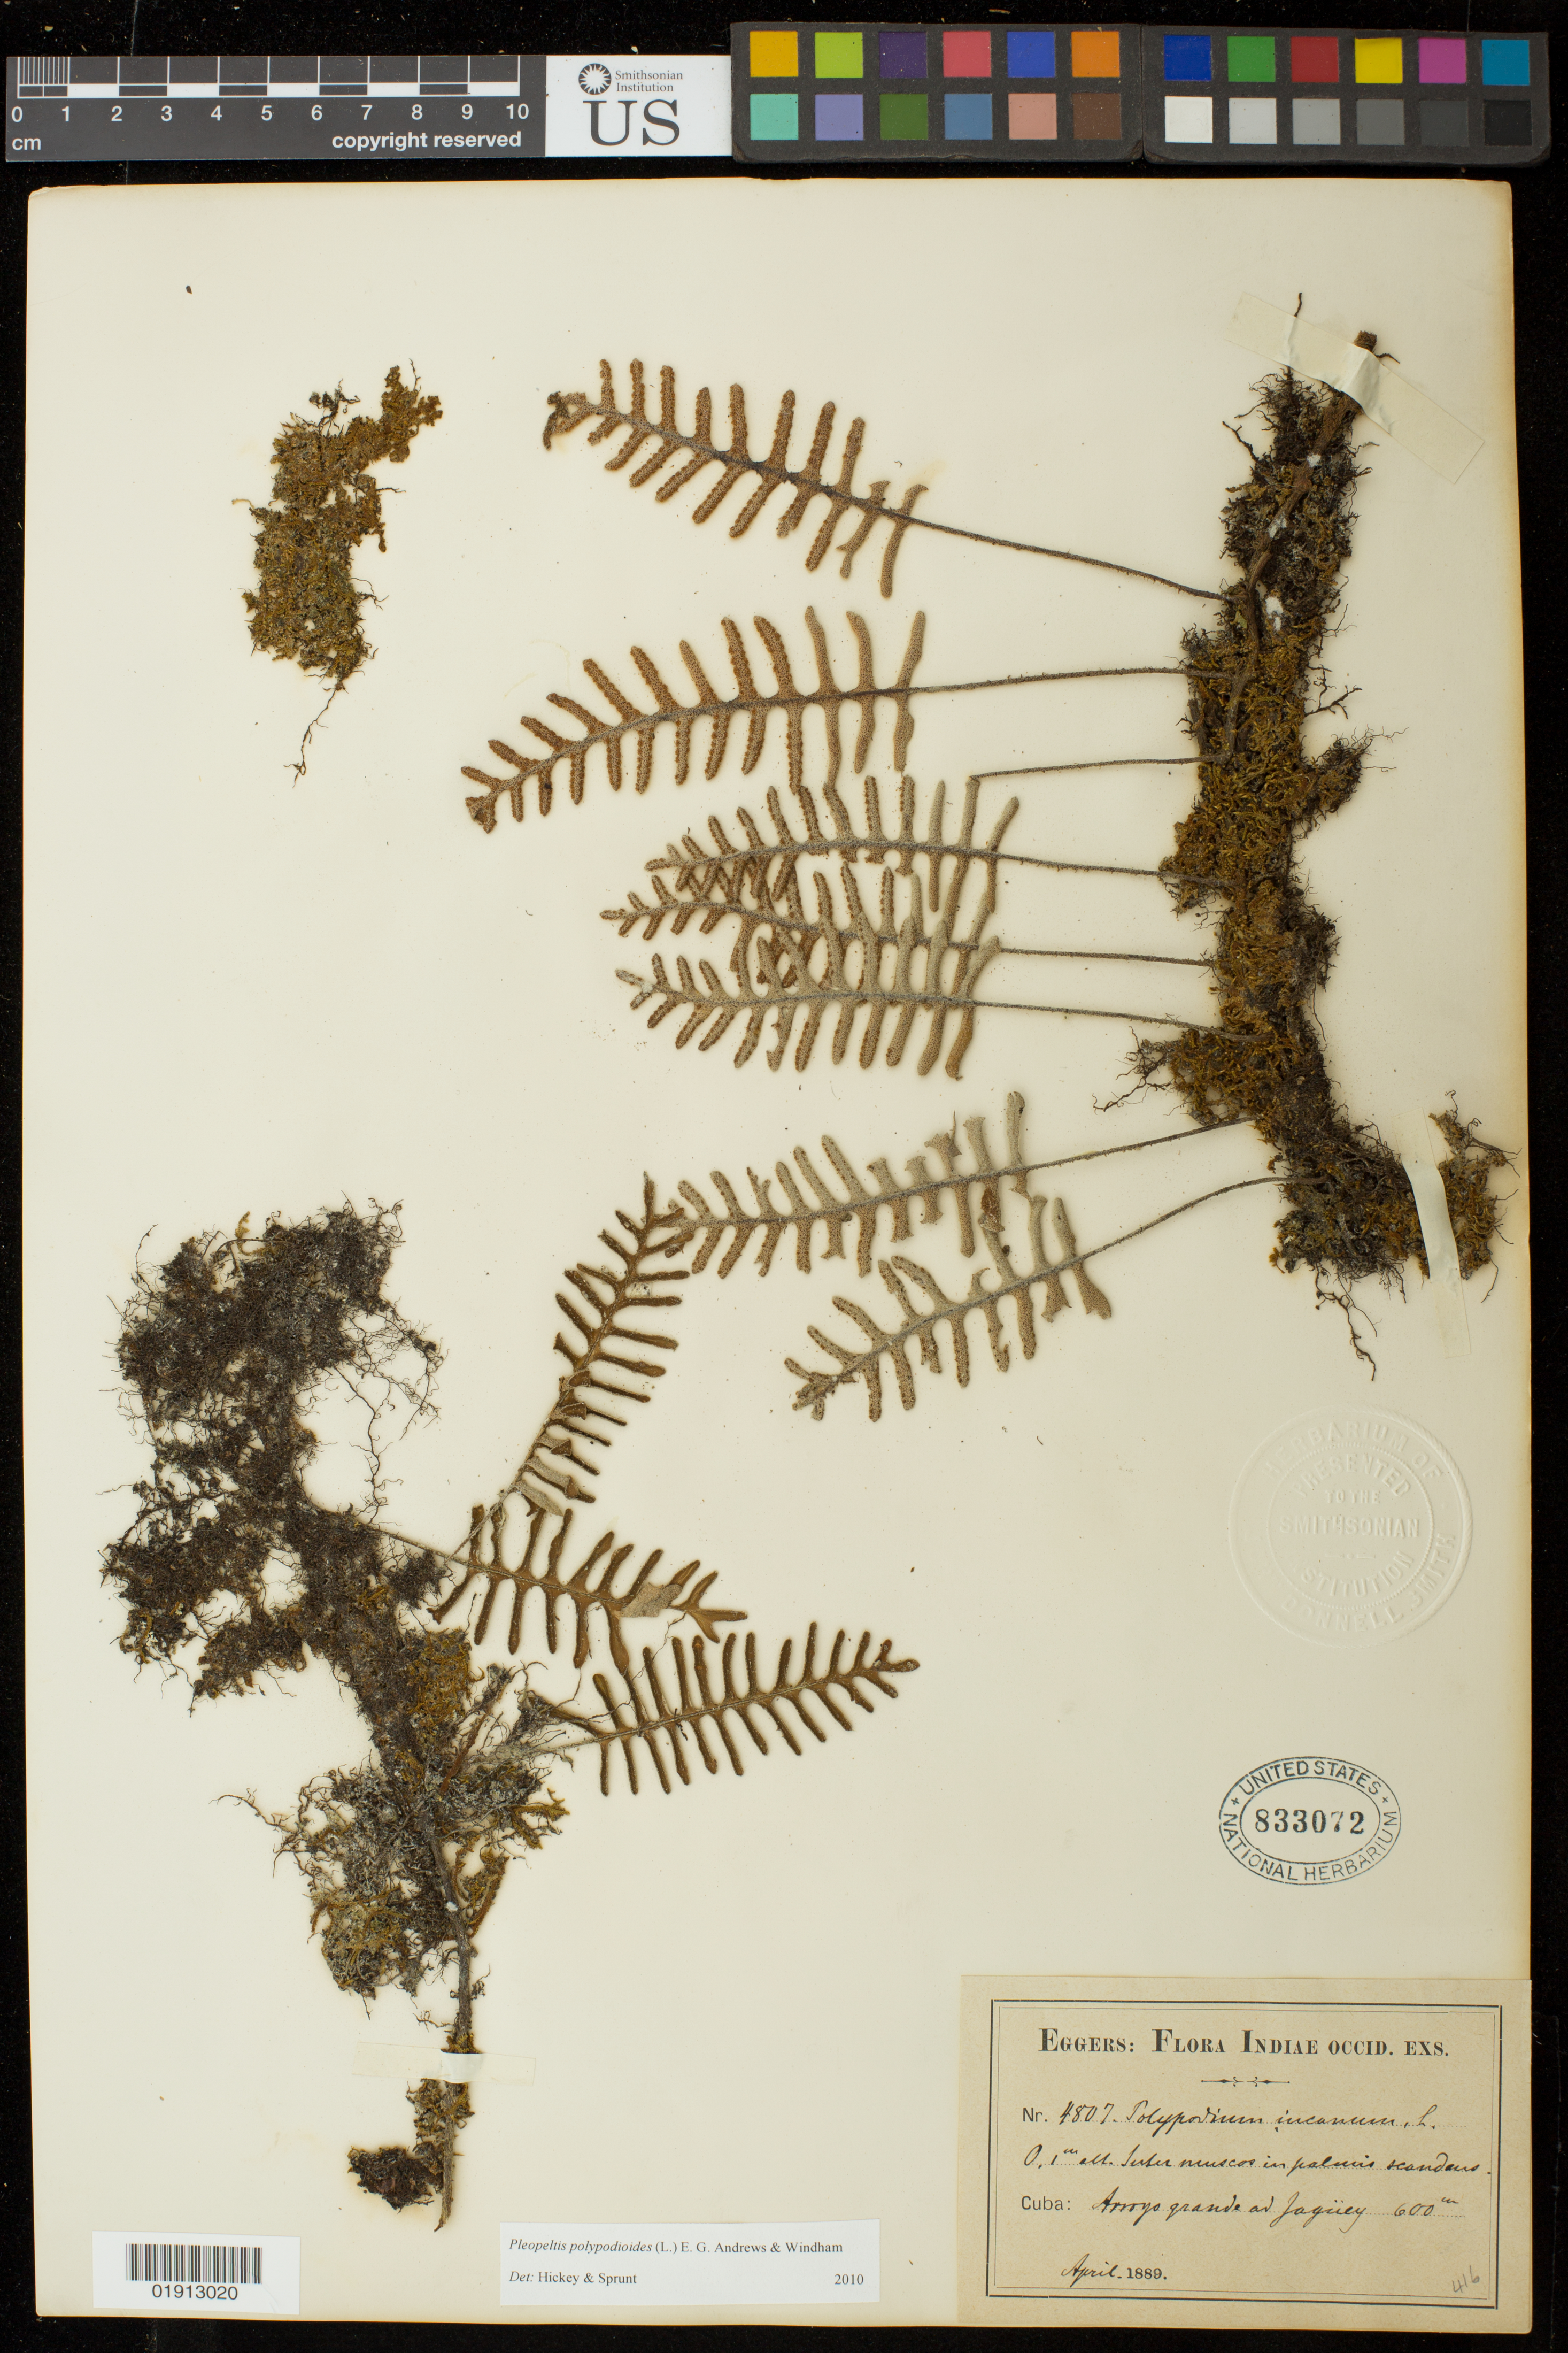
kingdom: Plantae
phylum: Tracheophyta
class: Polypodiopsida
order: Polypodiales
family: Polypodiaceae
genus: Pleopeltis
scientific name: Pleopeltis polypodioides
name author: (L.) E.G. Andrews & Windham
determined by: Hickey, R. J.; Sprunt, S. V.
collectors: H. F. A. von Eggers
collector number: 4807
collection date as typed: Apr 1889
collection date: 1889-04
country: Cuba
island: Cuba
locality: Arroyo grande ad Jagüey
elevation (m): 600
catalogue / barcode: US 833072